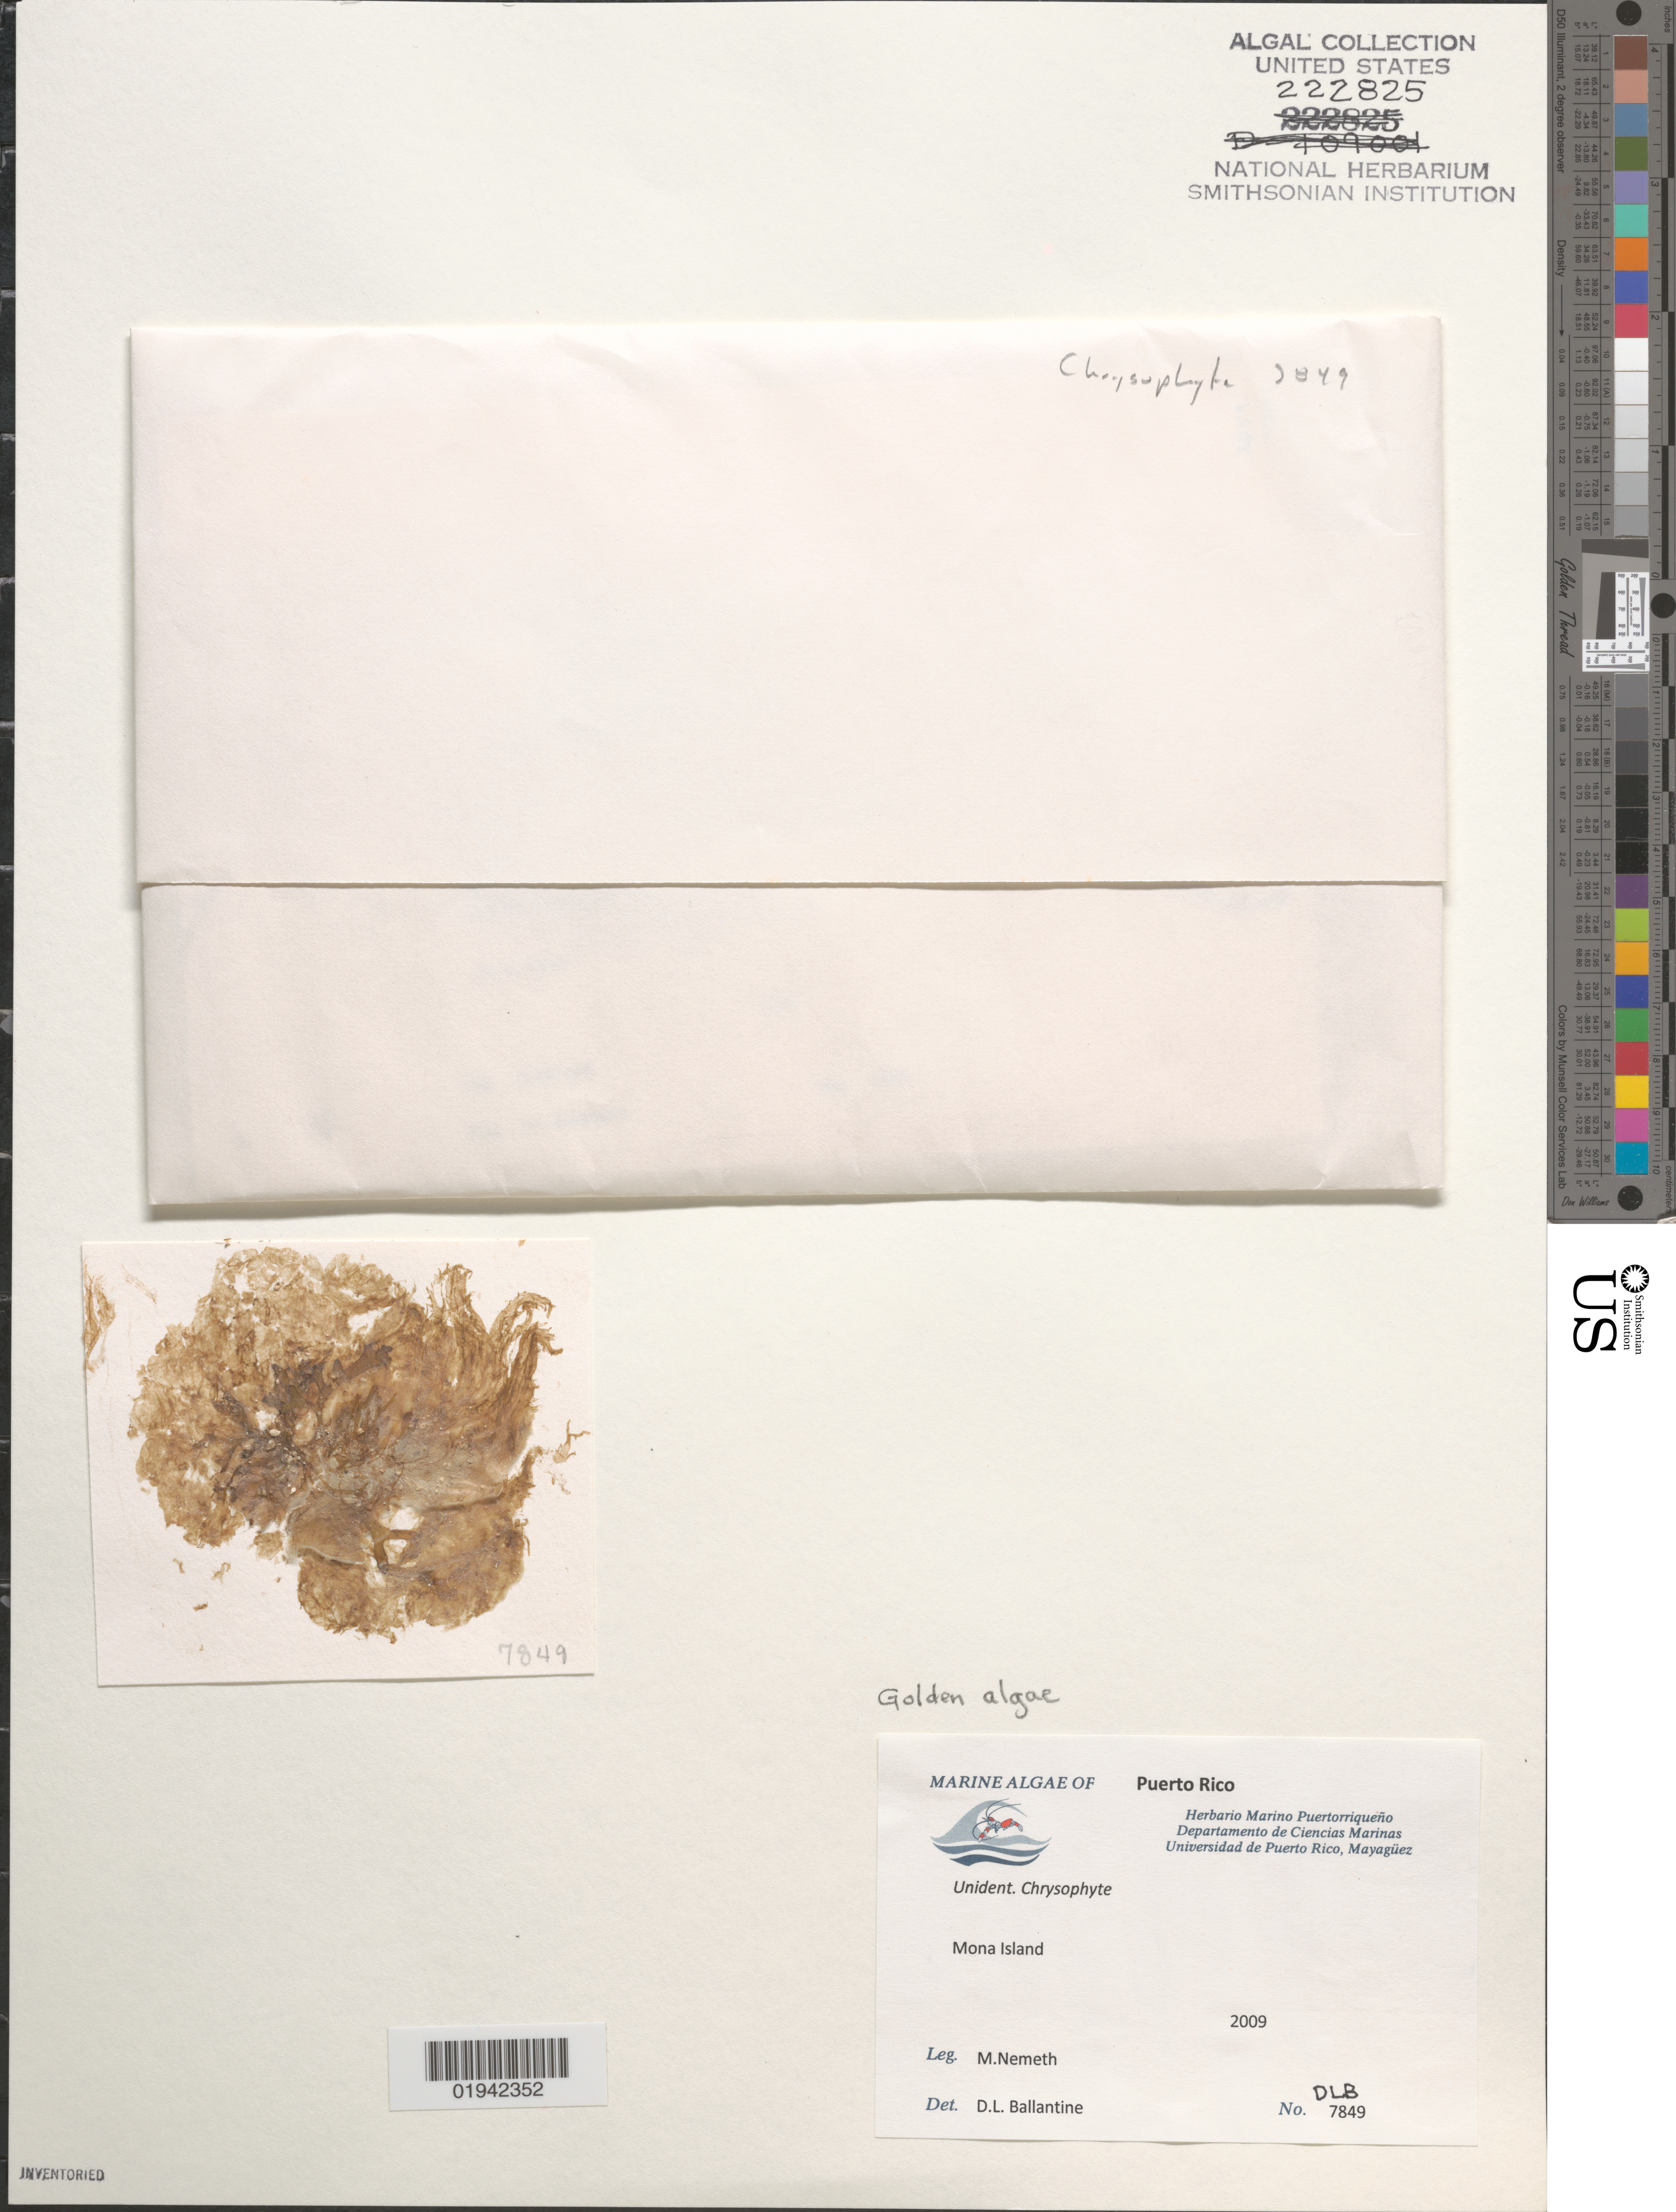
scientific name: Indet. indet.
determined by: Ballantine, D. L.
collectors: M. Nemeth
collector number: DLB 7849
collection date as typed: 2009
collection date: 2009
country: Puerto Rico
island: Isla de Mona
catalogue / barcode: US 222825